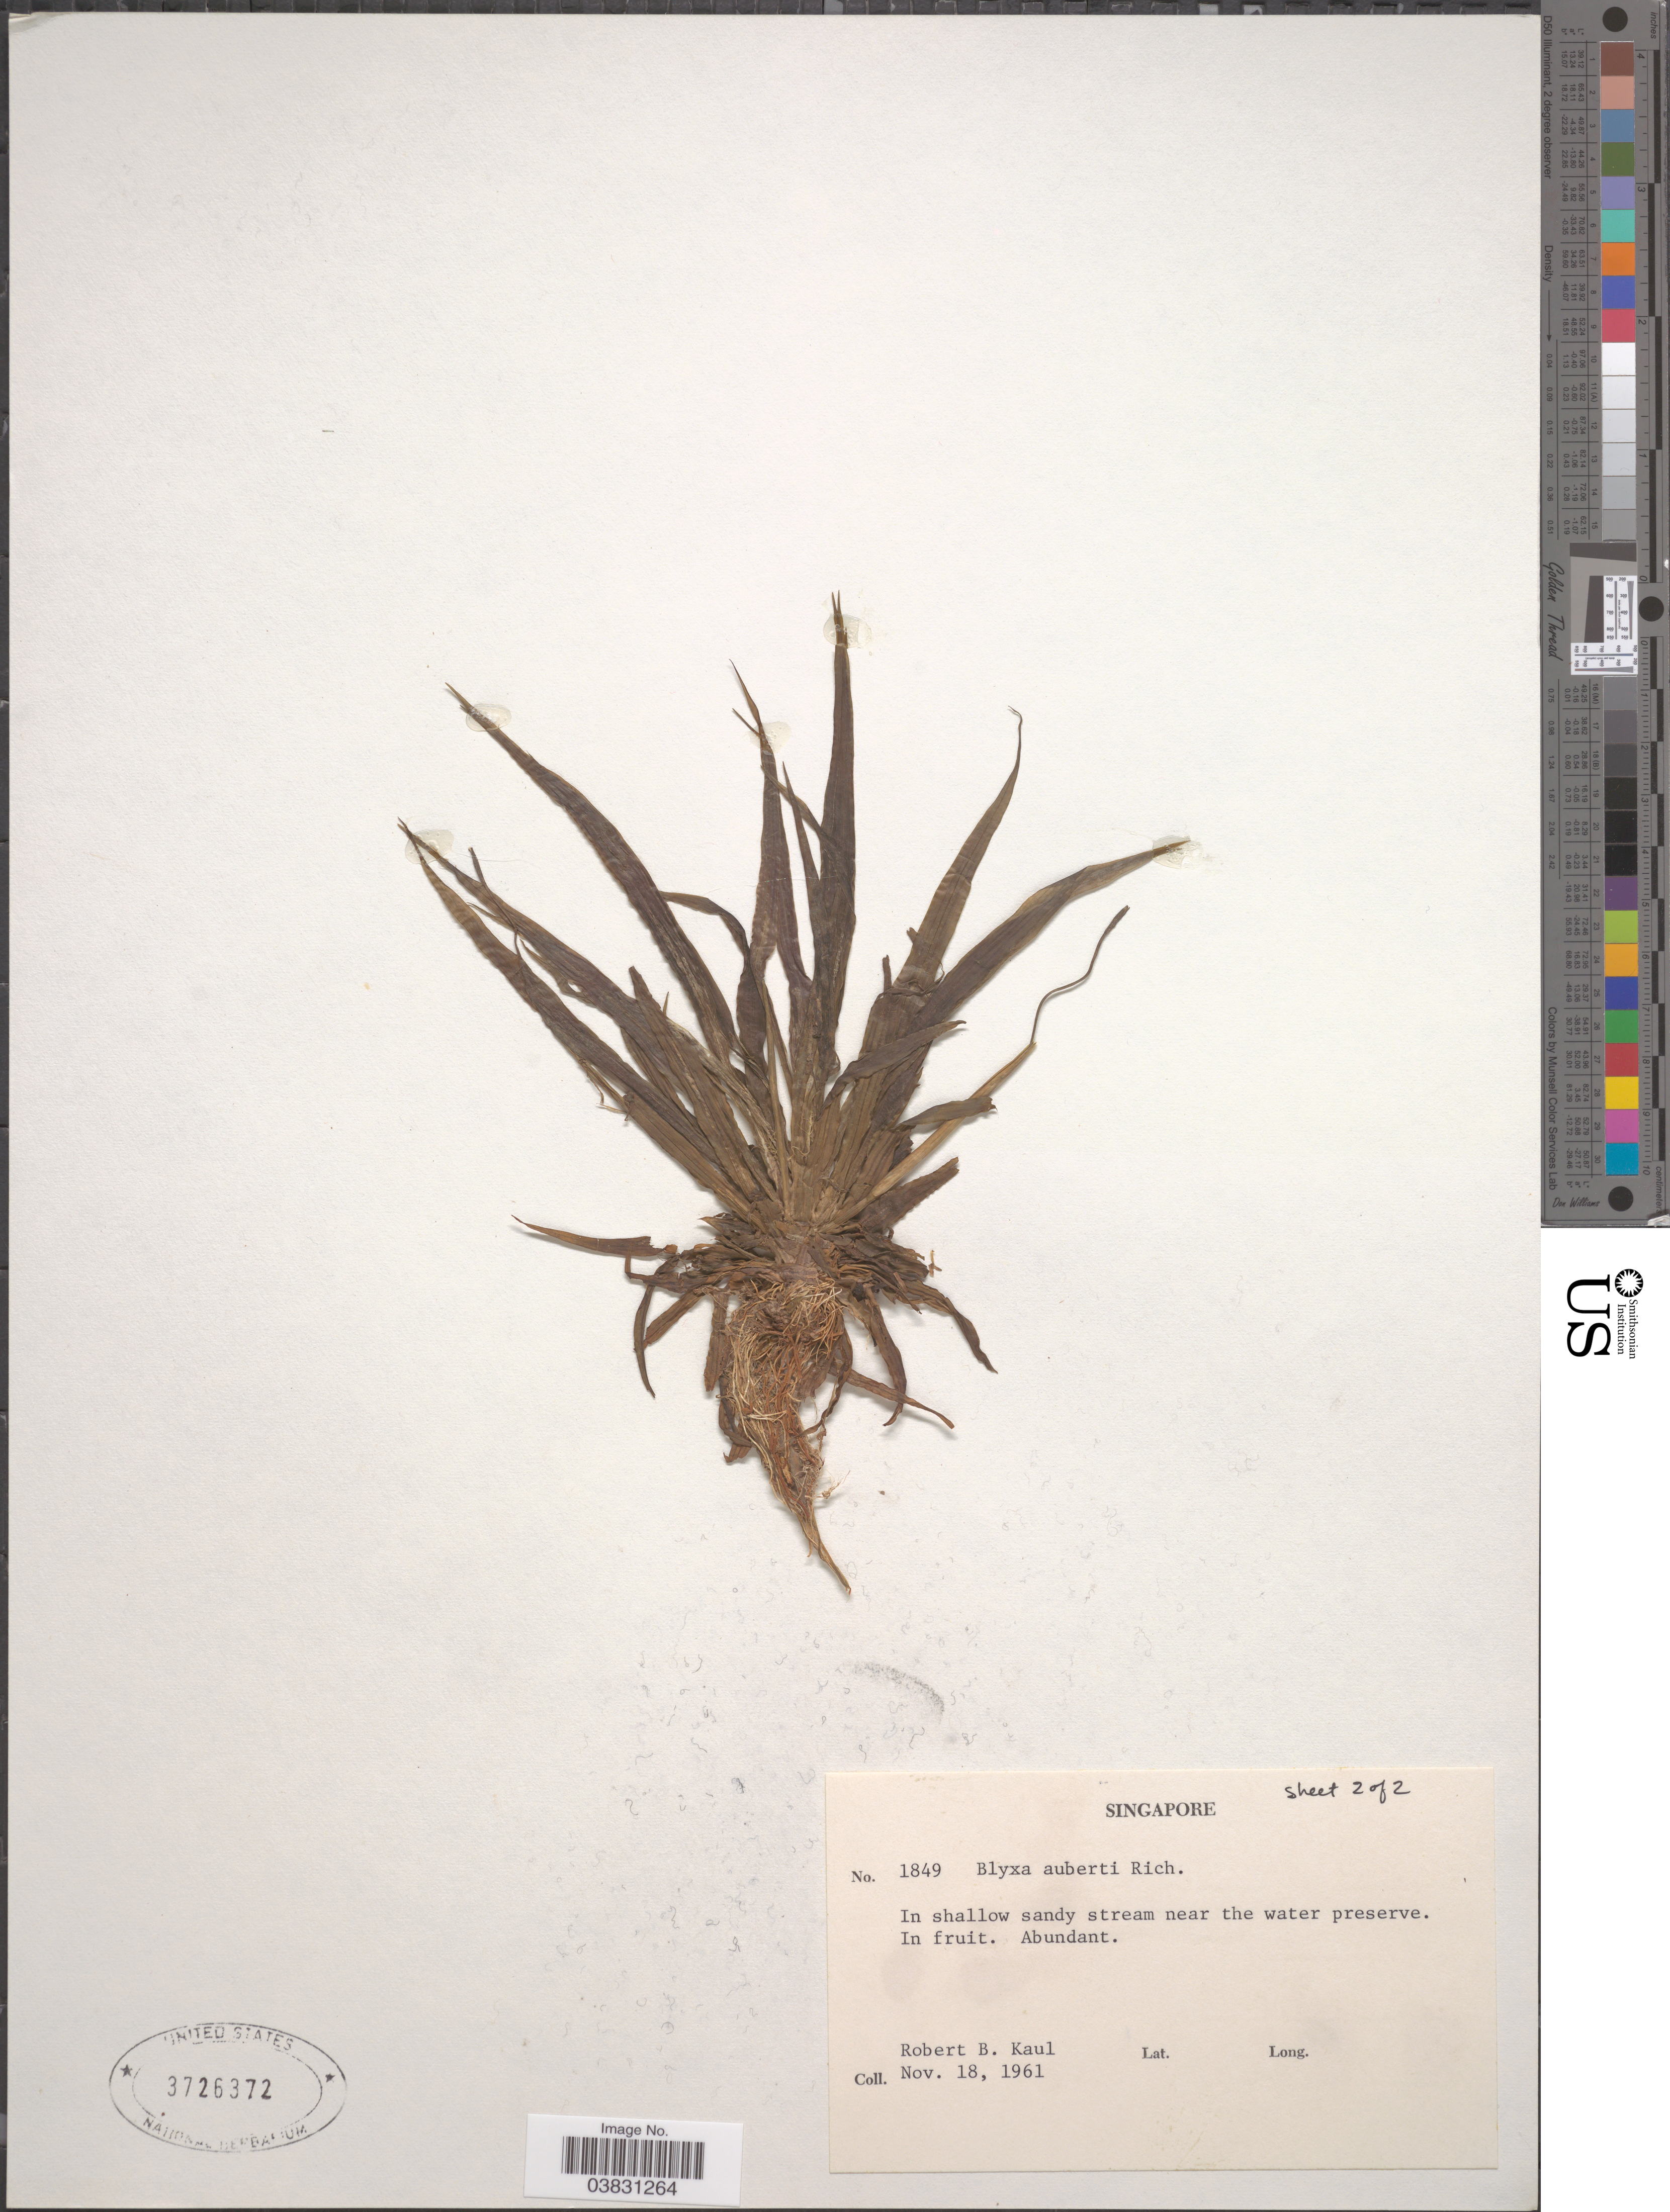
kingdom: Plantae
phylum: Tracheophyta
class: Liliopsida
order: Alismatales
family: Hydrocharitaceae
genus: Blyxa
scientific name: Blyxa aubertii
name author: Rich.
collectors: R. Kaul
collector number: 1849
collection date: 1961-11-18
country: Singapore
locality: In shallow sandy stream near the water preserve.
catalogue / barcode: US 3726372